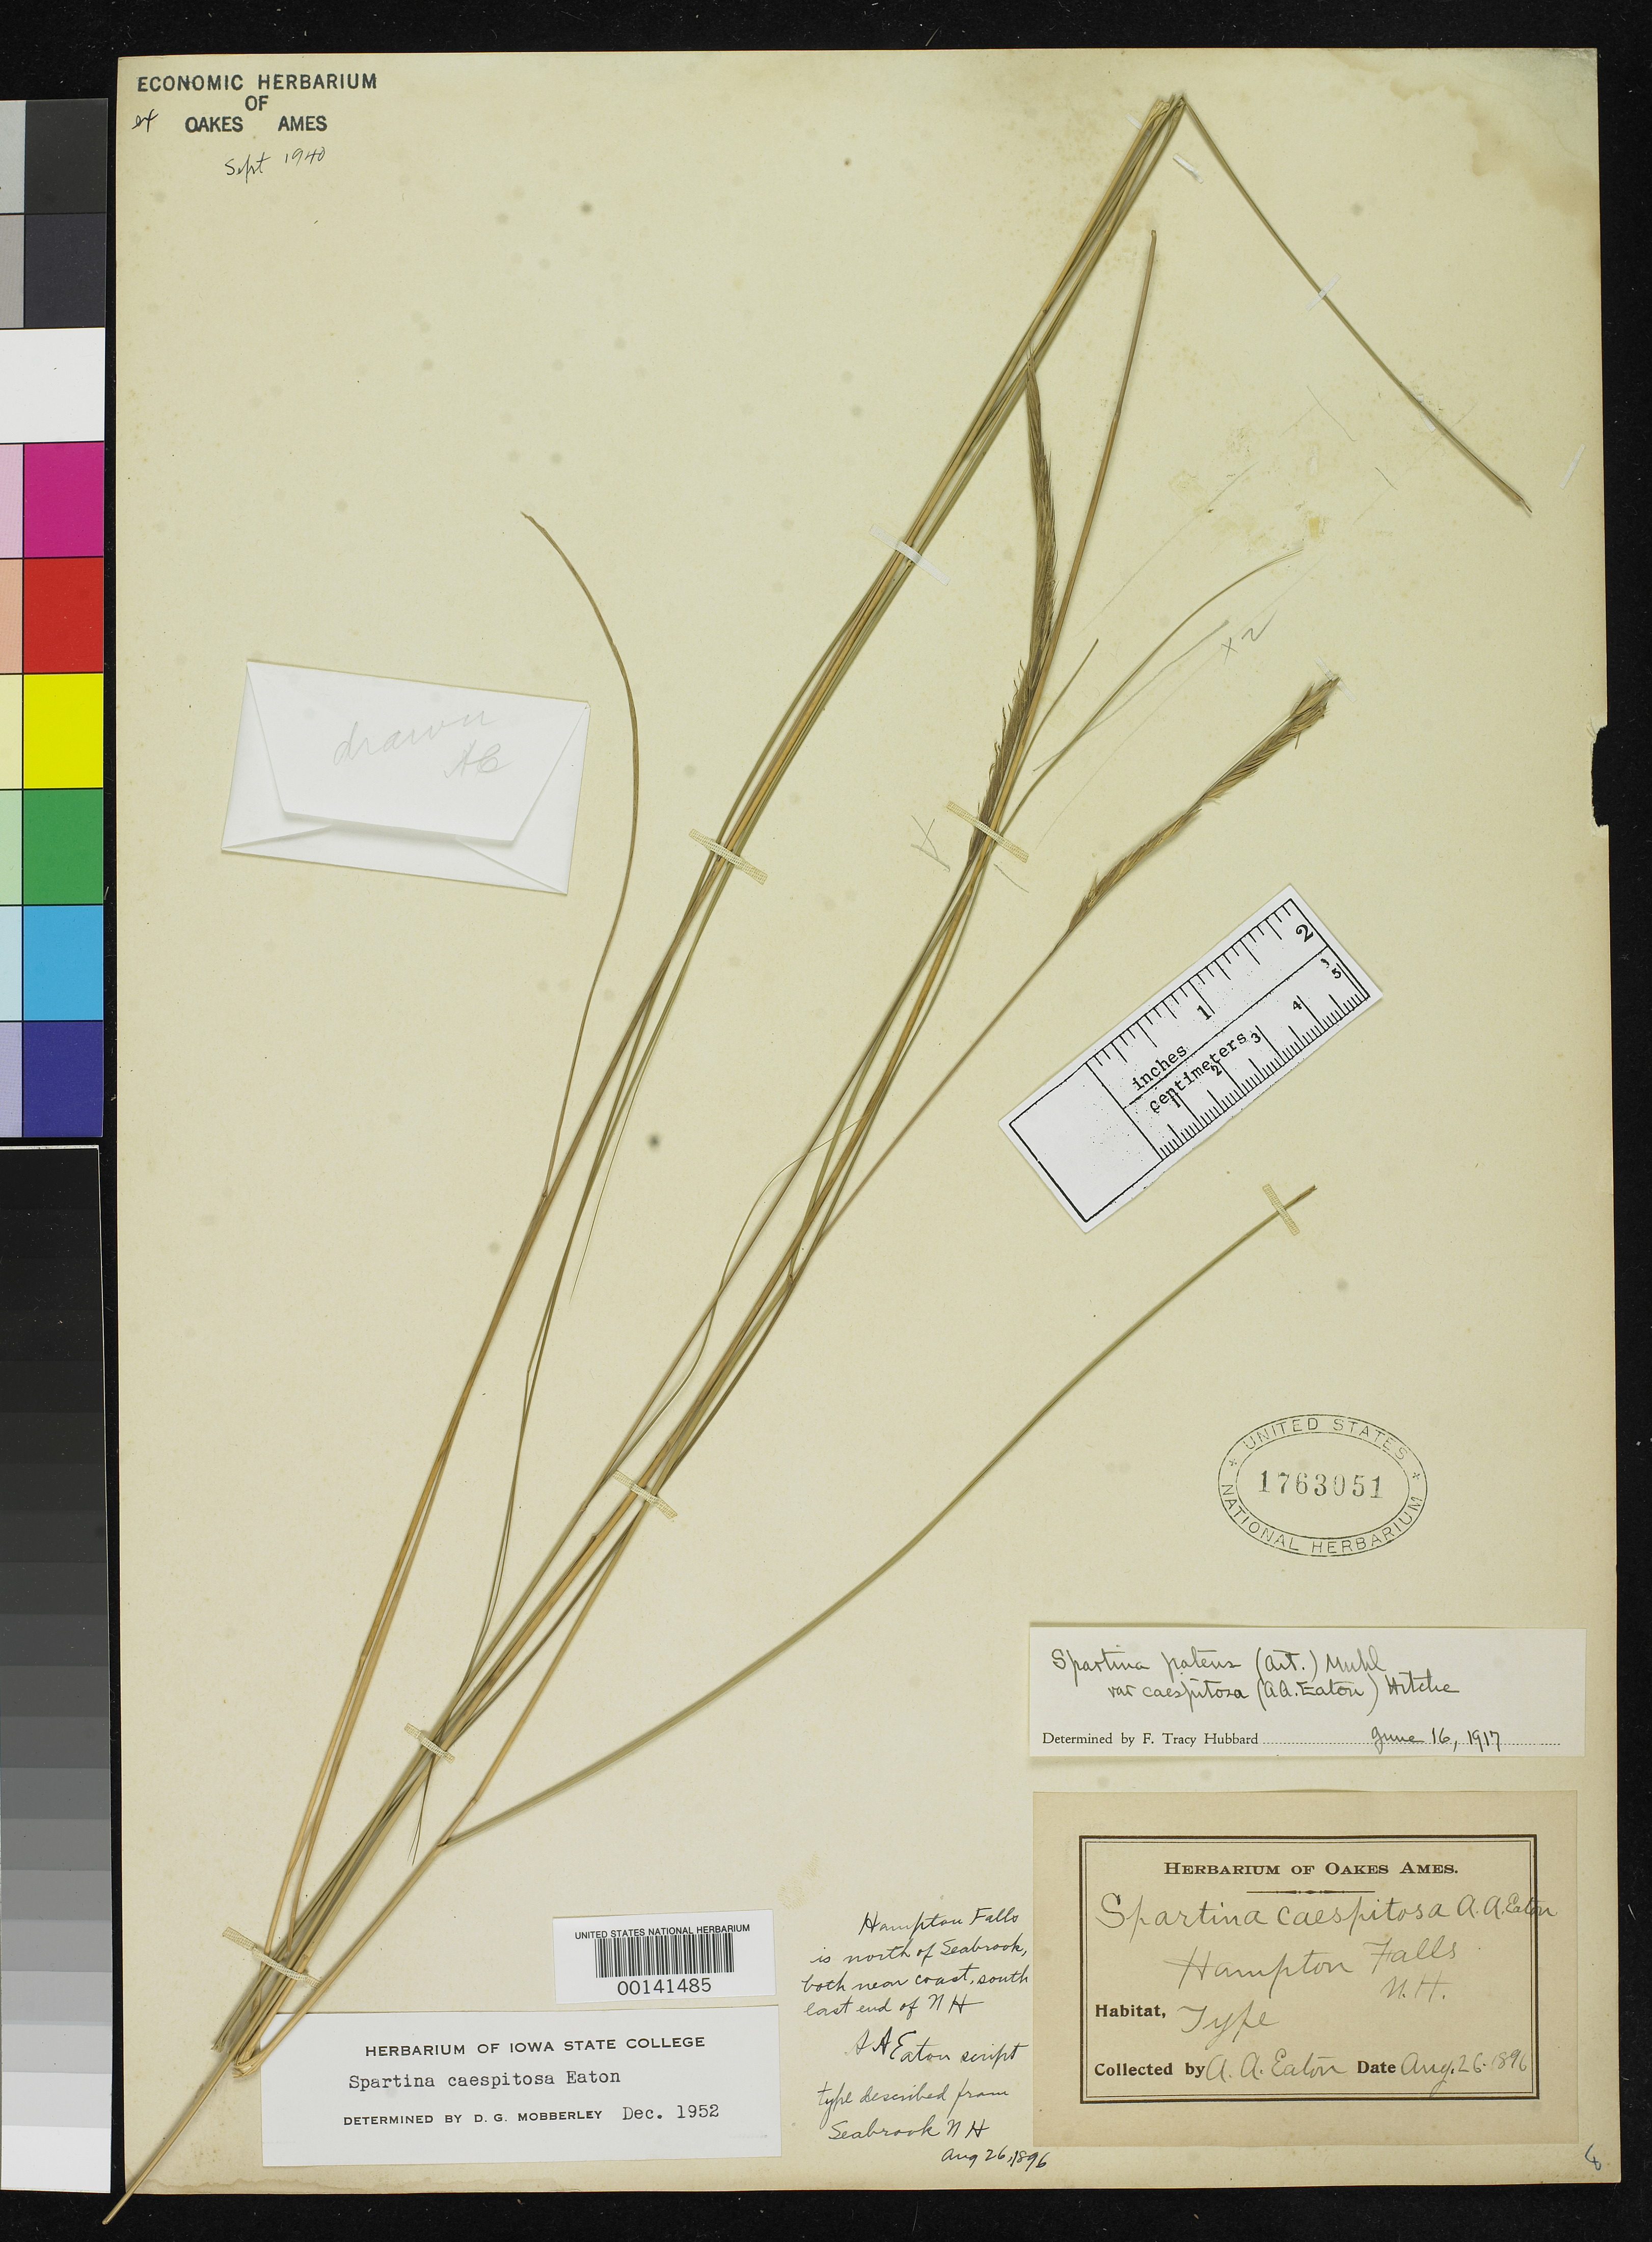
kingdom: Plantae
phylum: Tracheophyta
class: Liliopsida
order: Poales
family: Poaceae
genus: Spartina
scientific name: Spartina caespitosa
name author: A.A. Eaton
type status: Isotype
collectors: A. A. Eaton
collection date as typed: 26 Aug 1896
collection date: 1896-08-26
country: United States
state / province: New Hampshire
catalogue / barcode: US 1763051